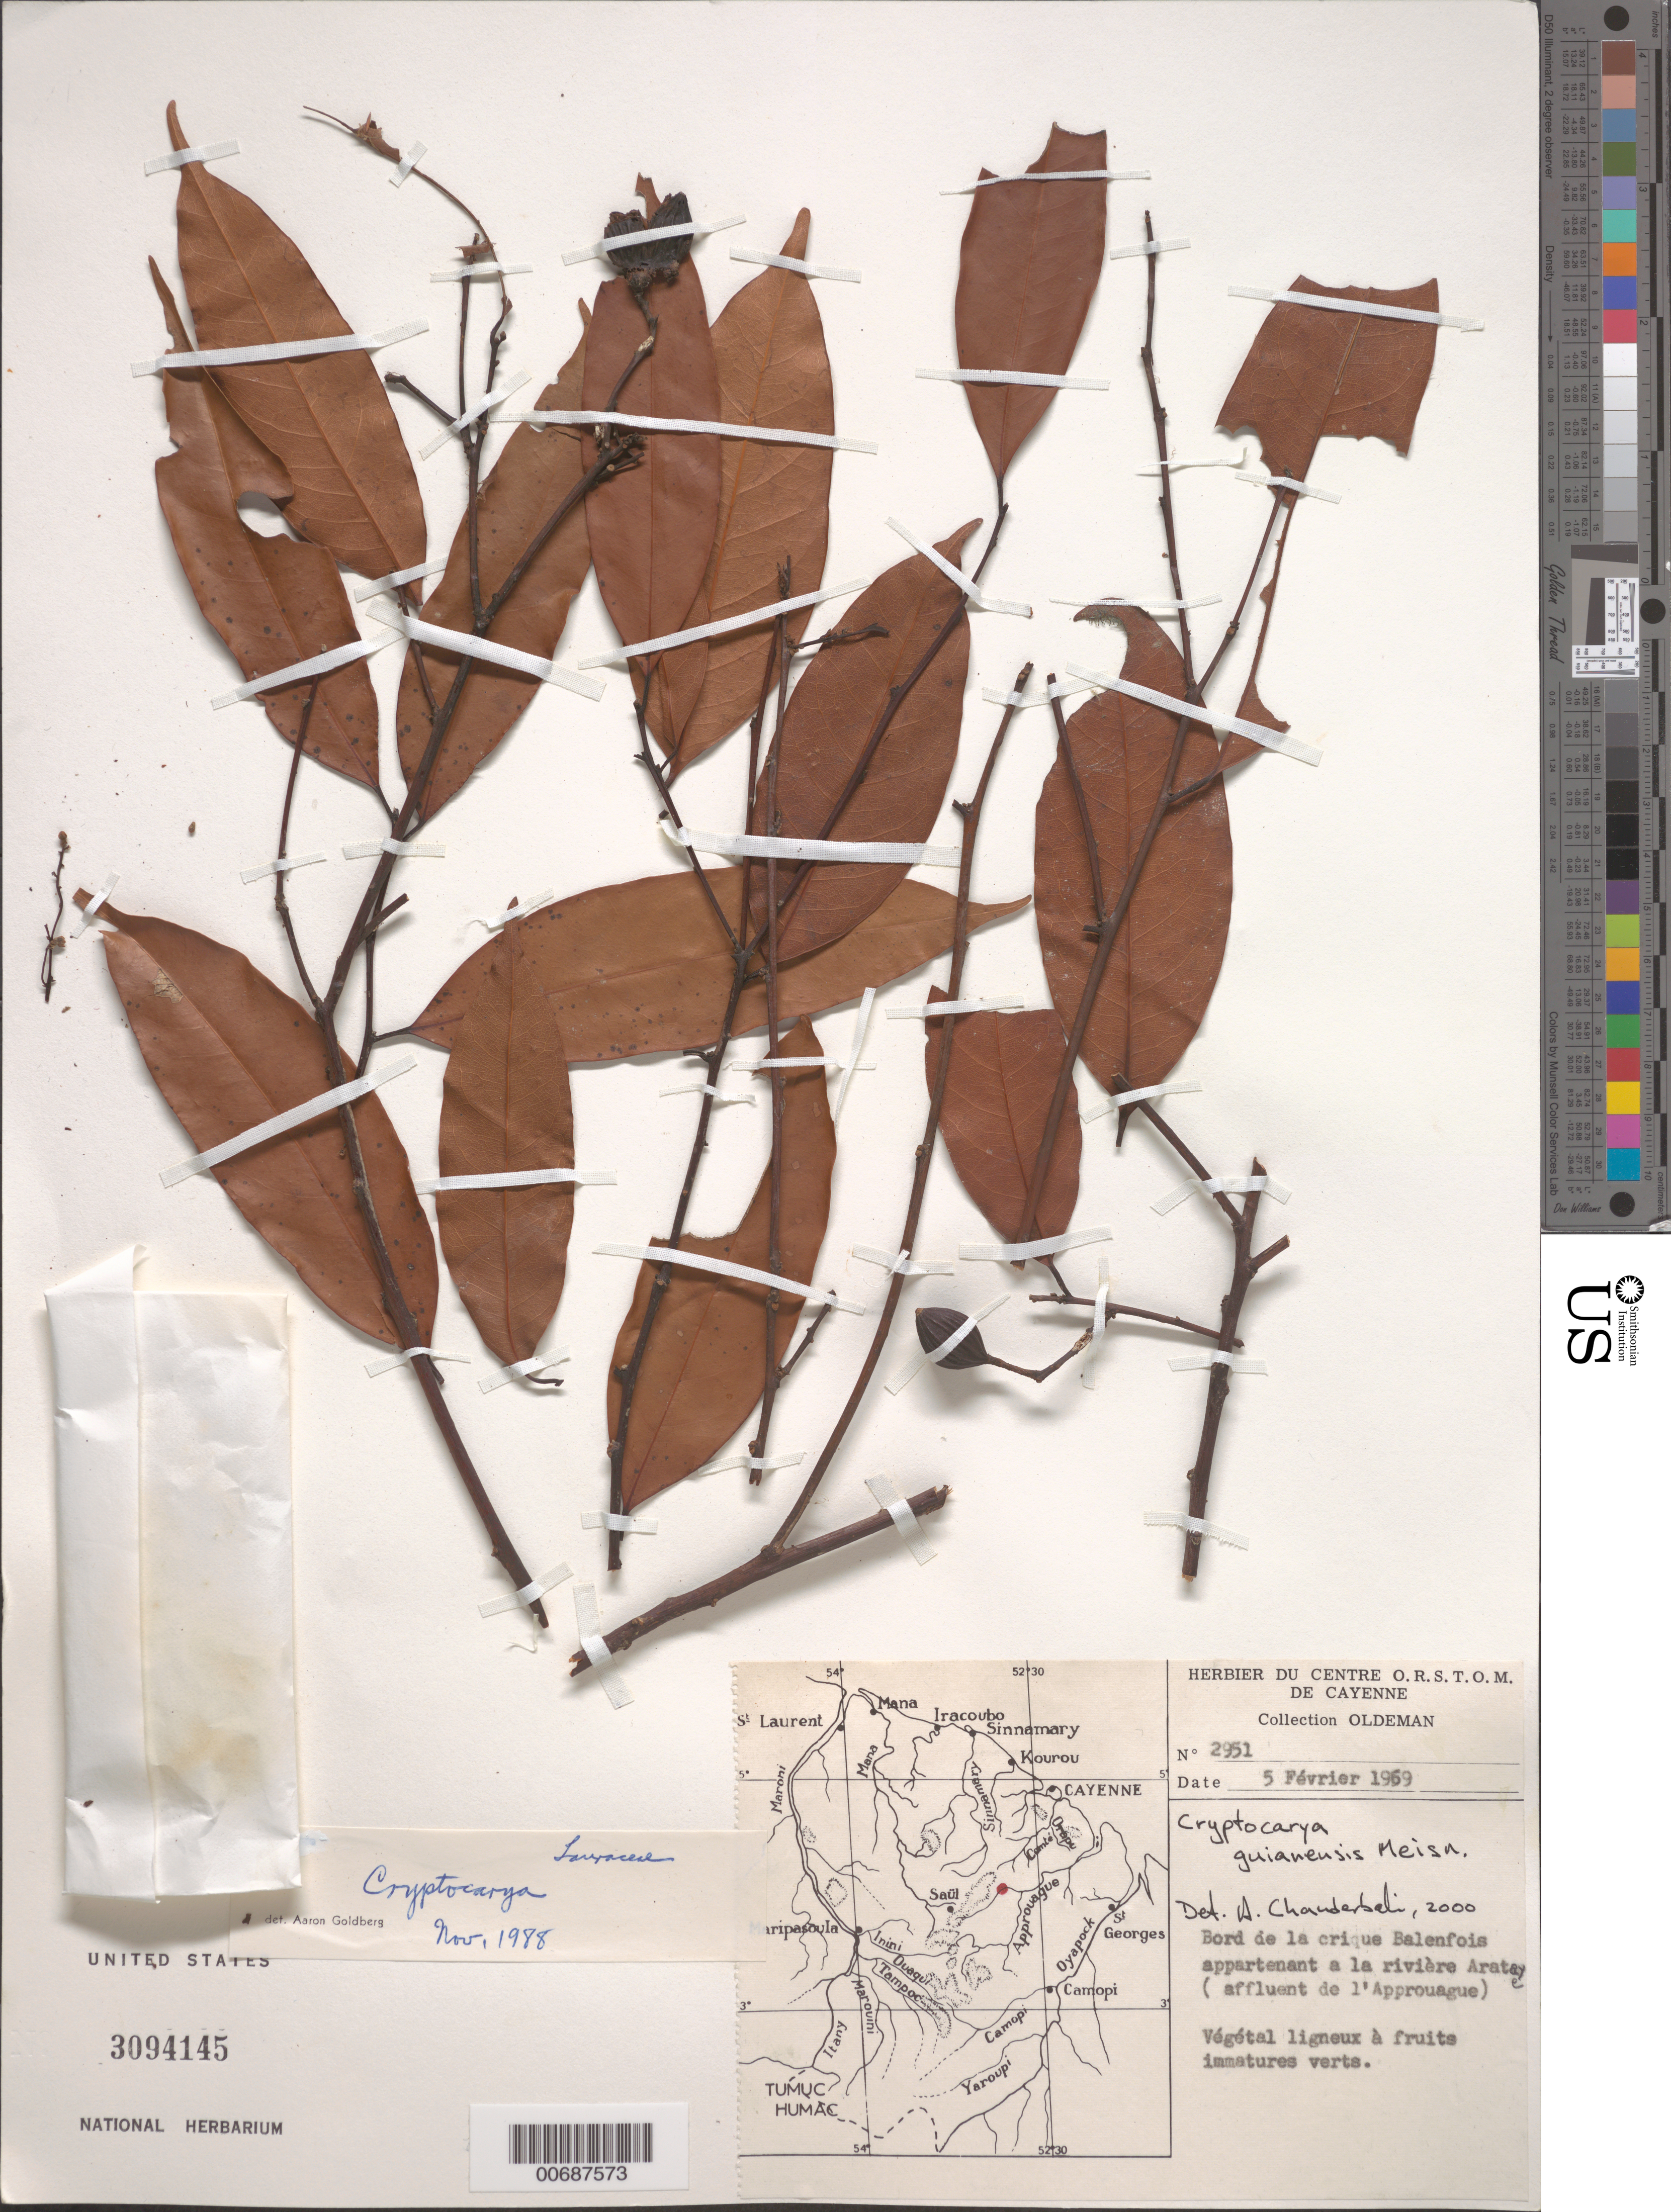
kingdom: Plantae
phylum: Tracheophyta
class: Magnoliopsida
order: Laurales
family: Lauraceae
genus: Cryptocarya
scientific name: Cryptocarya guianensis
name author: Meisn.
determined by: Chanderbali, Andre Shashi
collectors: R. Oldeman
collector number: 2951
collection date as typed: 5-Feb-69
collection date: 1969-02-05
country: French Guiana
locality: Crique Balenfois, appartenent a la rivière Arataye (affl. de l'Approuague)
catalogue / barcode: US 3094145